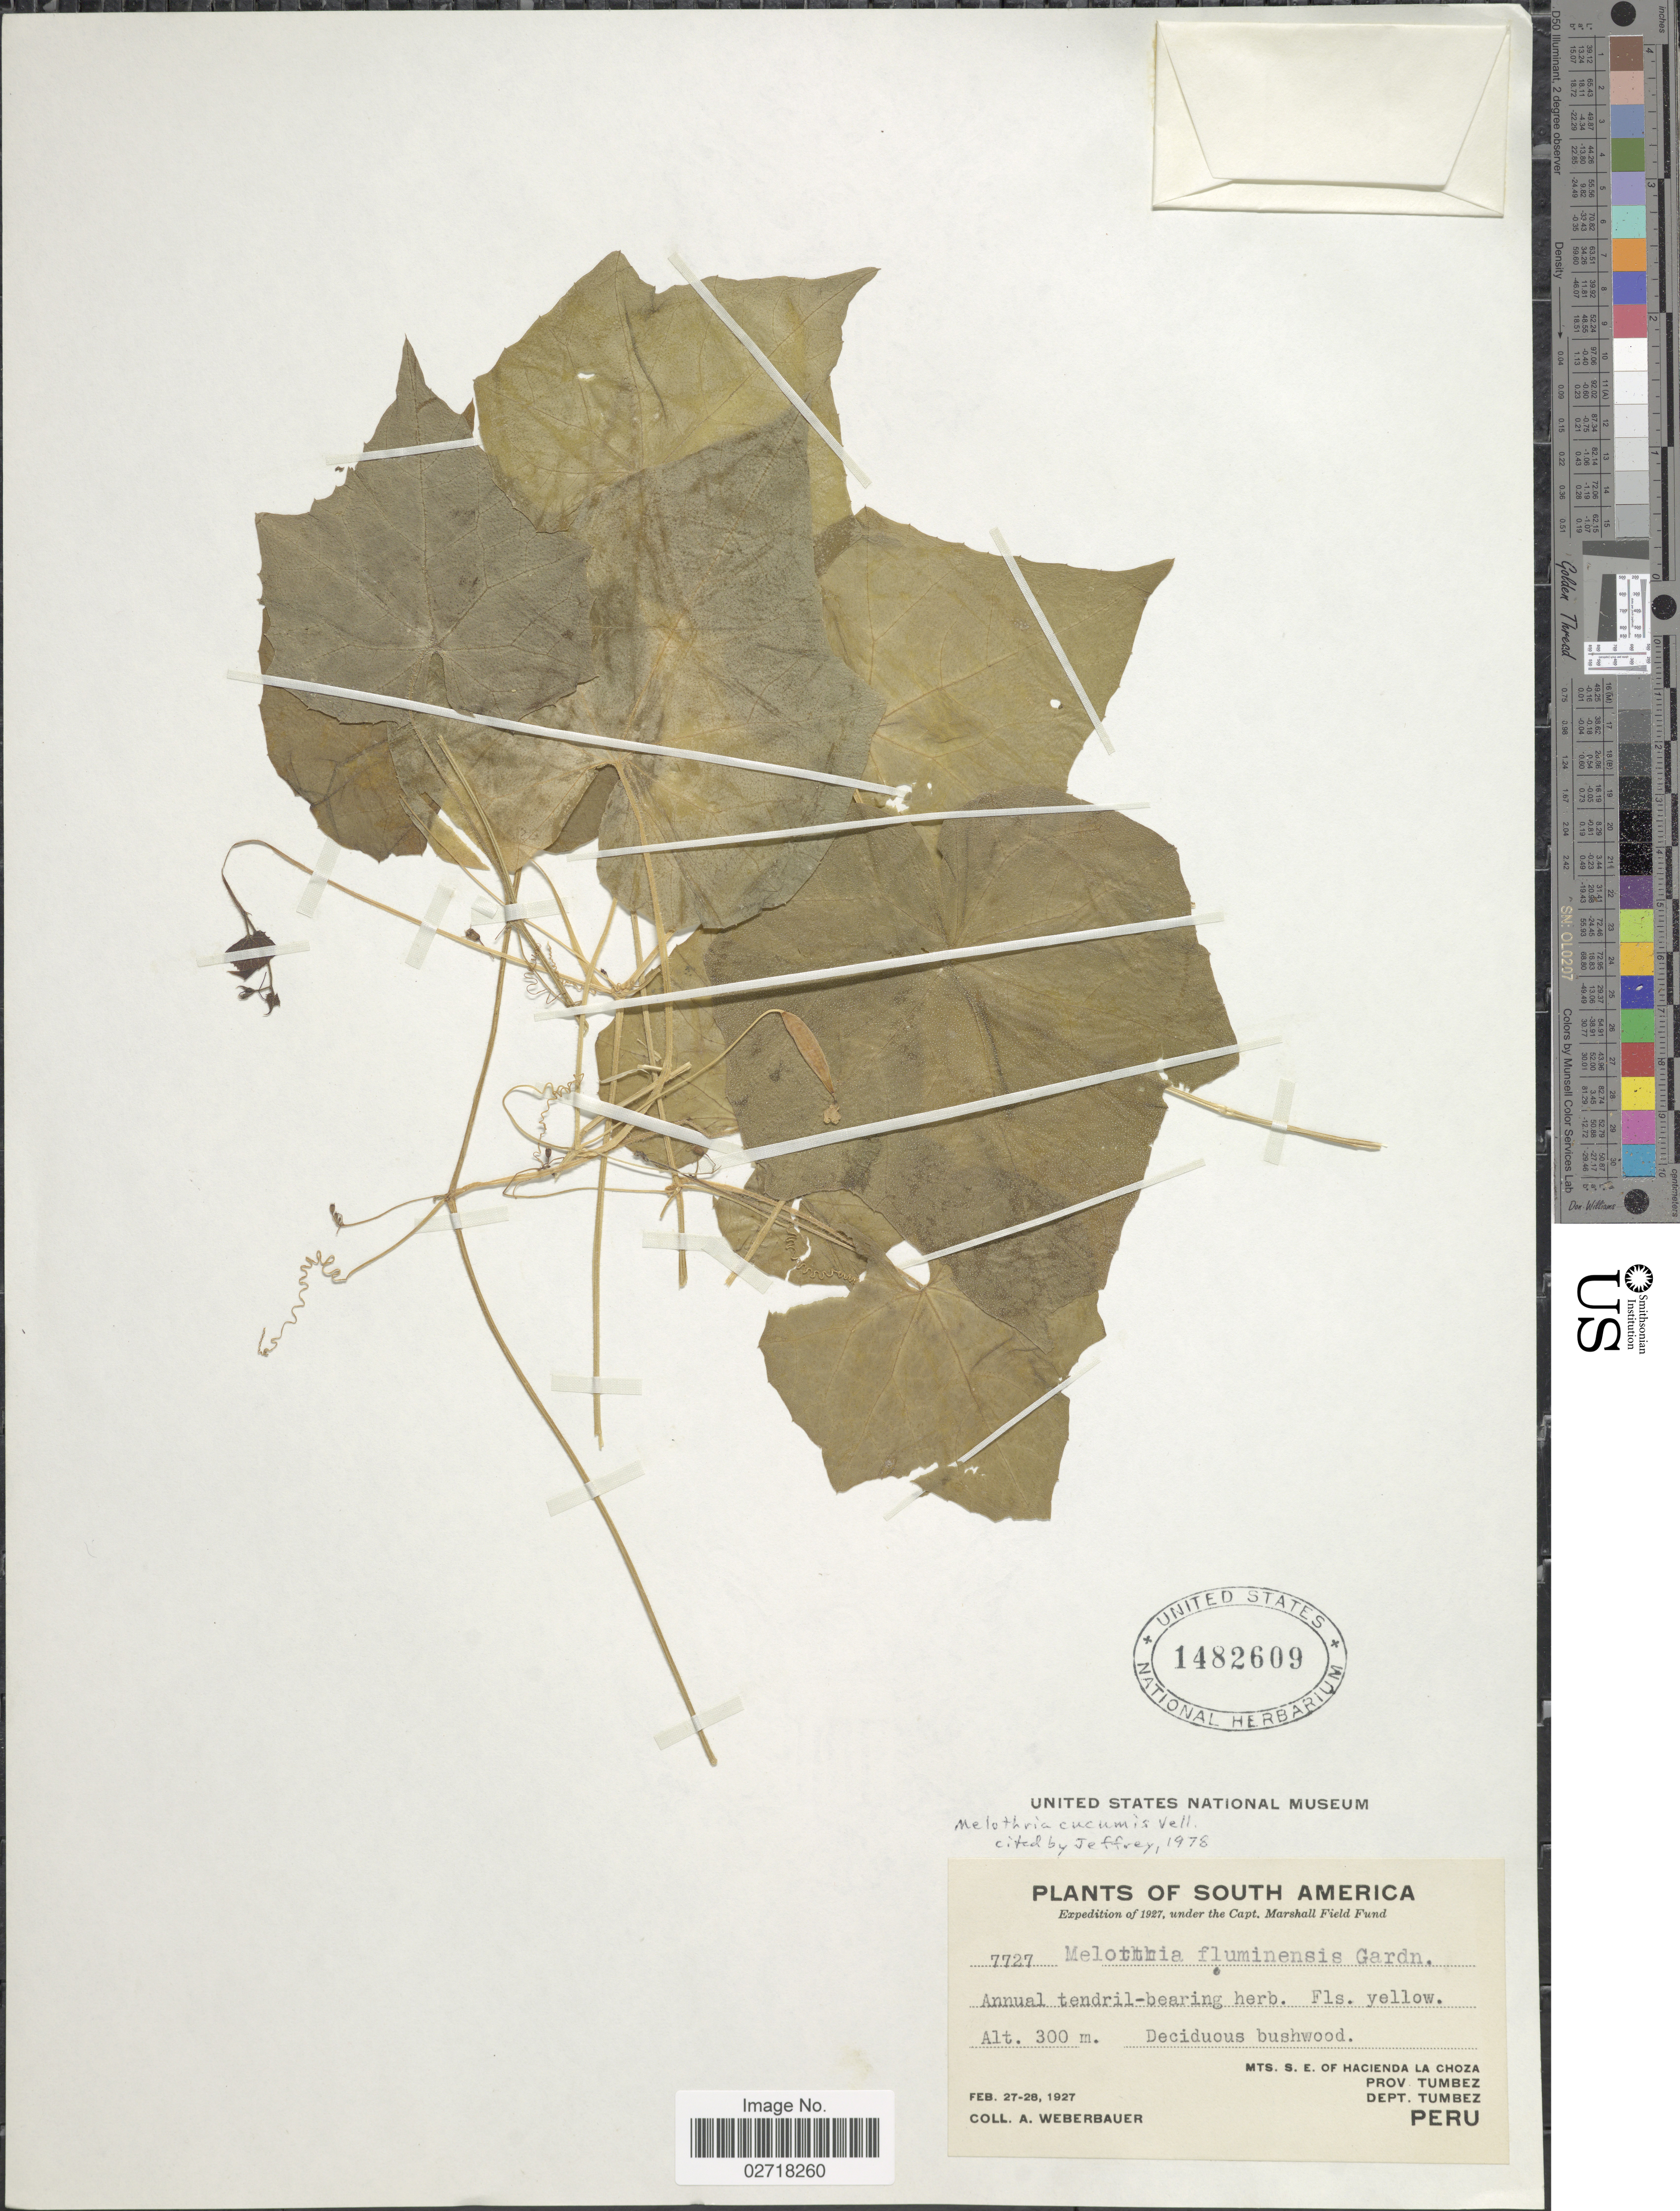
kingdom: Plantae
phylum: Tracheophyta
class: Magnoliopsida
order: Cucurbitales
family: Cucurbitaceae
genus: Melothria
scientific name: Melothria cucumis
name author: Vell.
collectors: A. Weberbauer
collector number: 7727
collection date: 1927-02-27/1927-02-28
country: Peru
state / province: Tumbes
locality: Mts. S. E. Of Hacienda La Choza, Prov. Tumbez, Dept. Tumbez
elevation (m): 300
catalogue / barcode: US 1482609